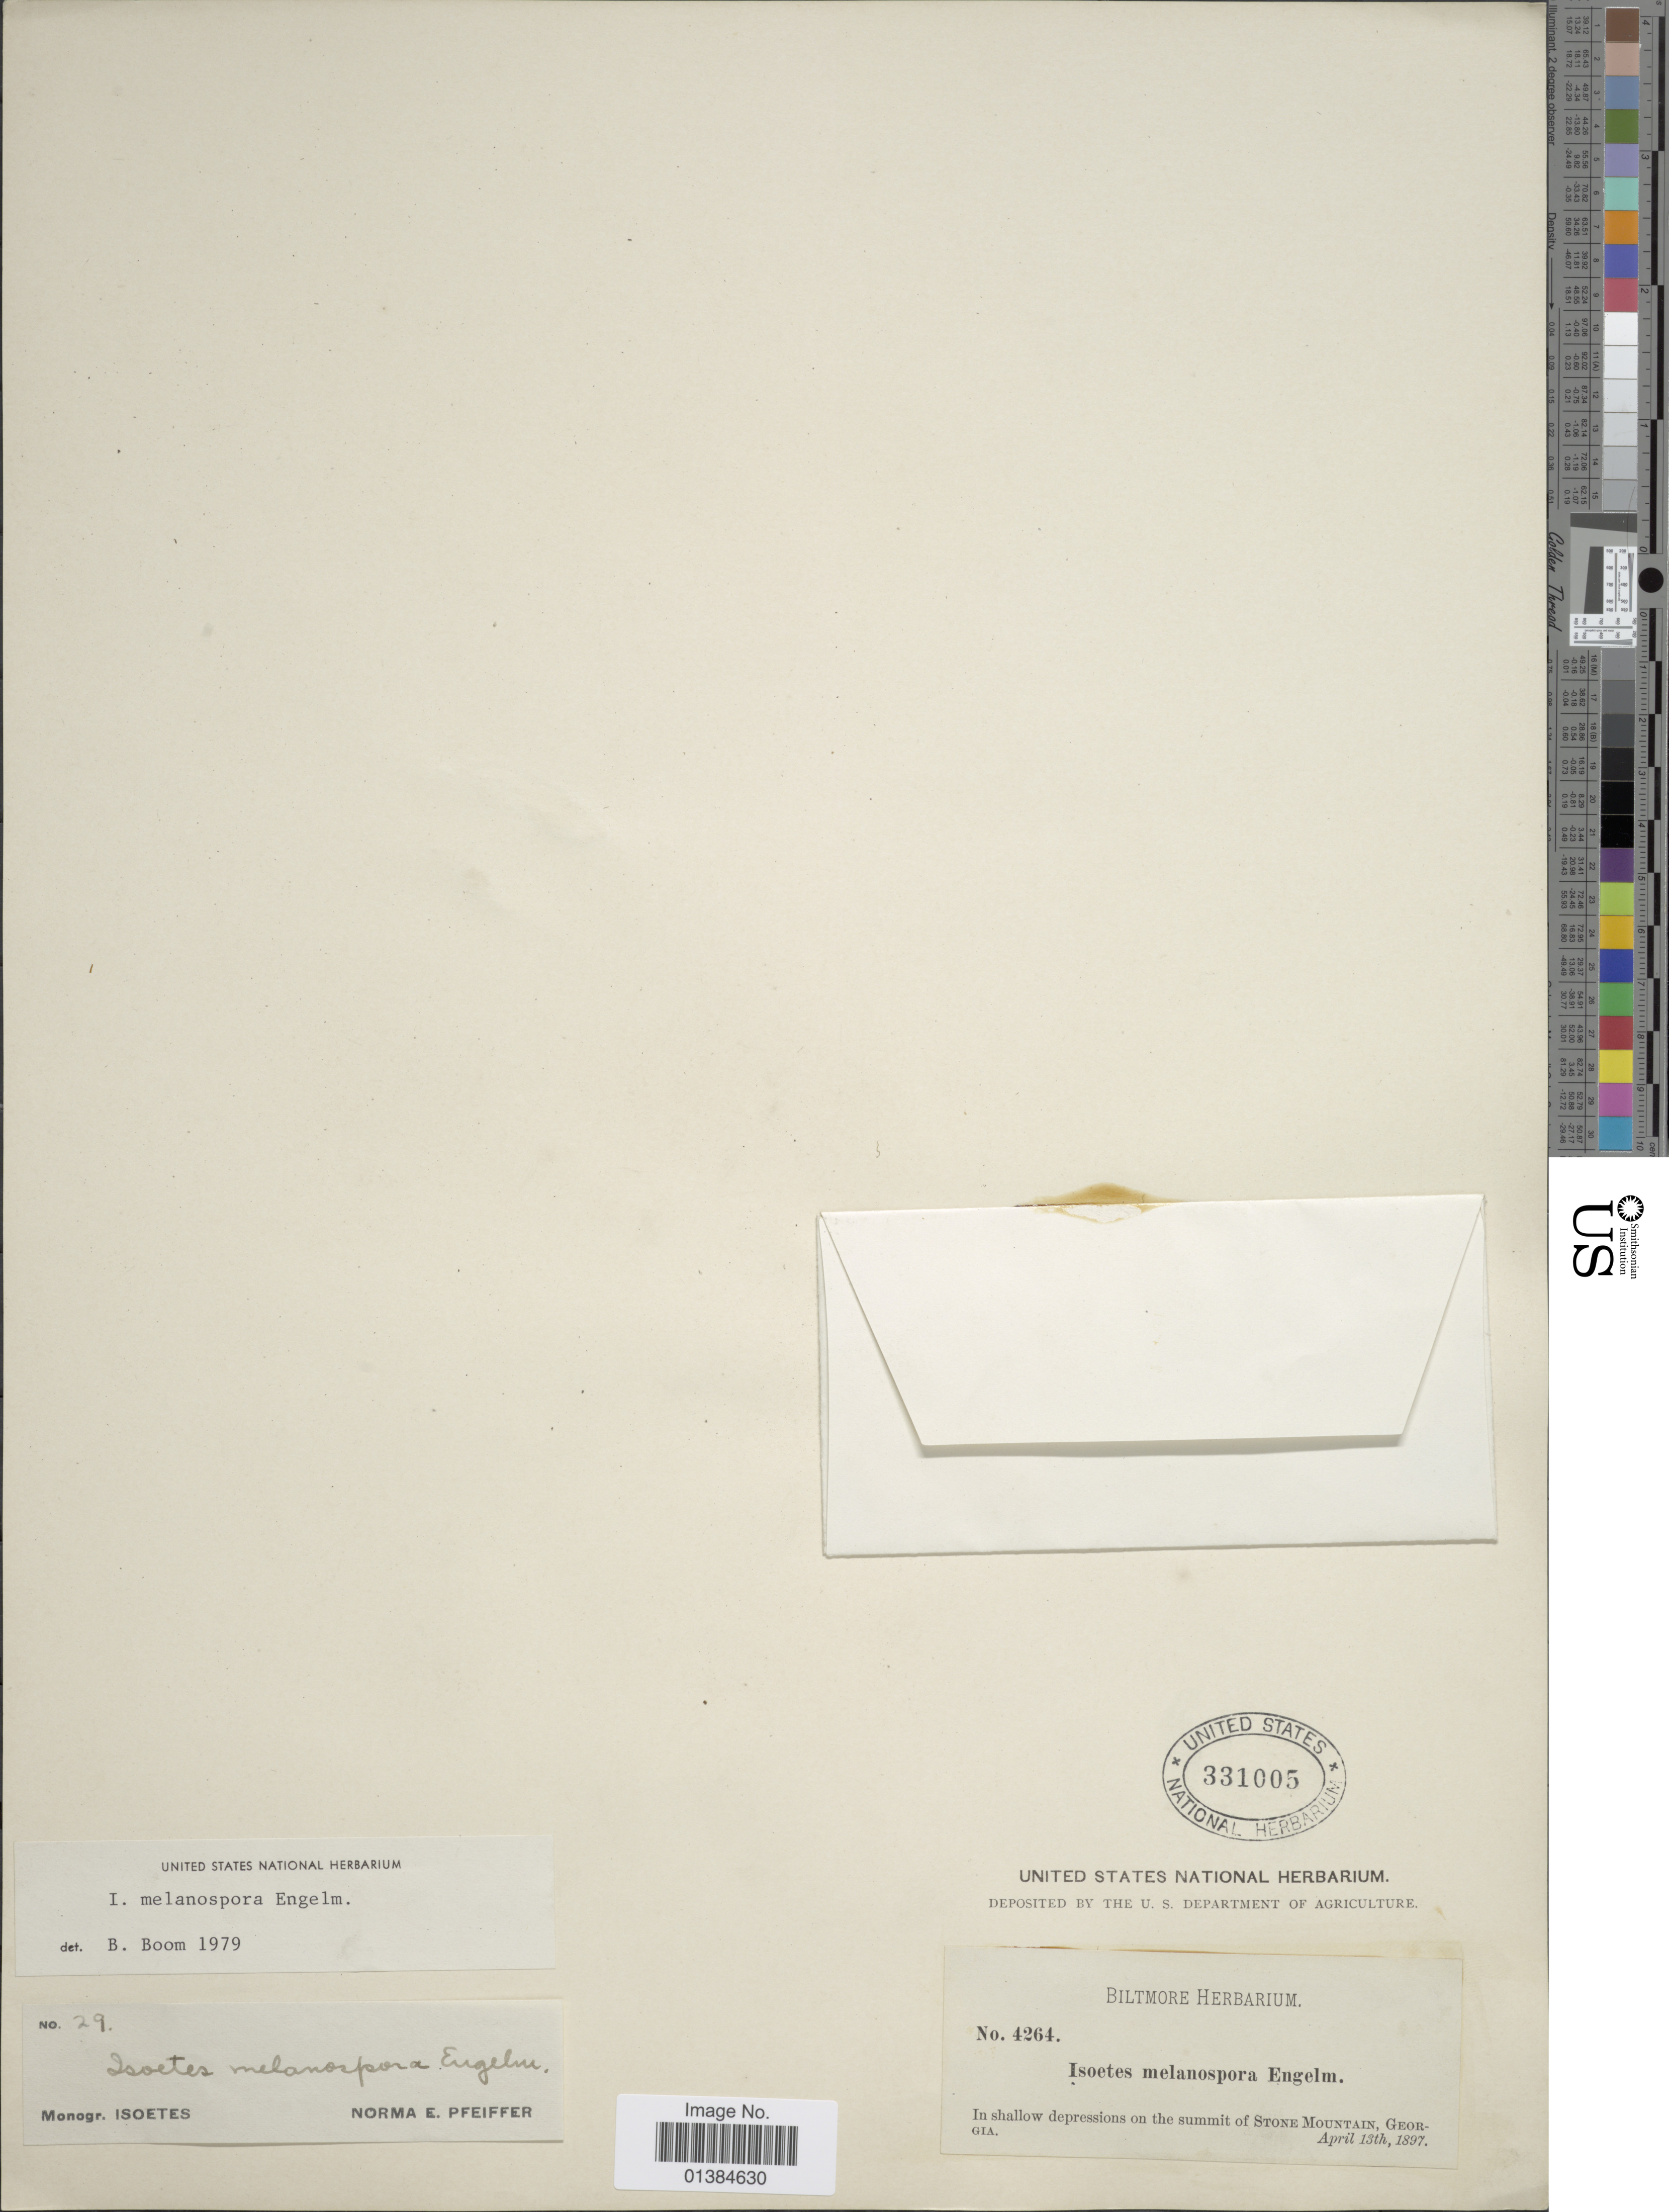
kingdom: Plantae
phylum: Tracheophyta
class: Lycopodiopsida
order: Isoetales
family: Isoetaceae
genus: Isoetes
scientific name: Isoetes melanospora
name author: Engelm.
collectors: ex herb. Biltmore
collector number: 4264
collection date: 1897-04-13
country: United States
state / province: Georgia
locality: In shallow depressions on the summit of Stone Mountain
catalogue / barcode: US 331005